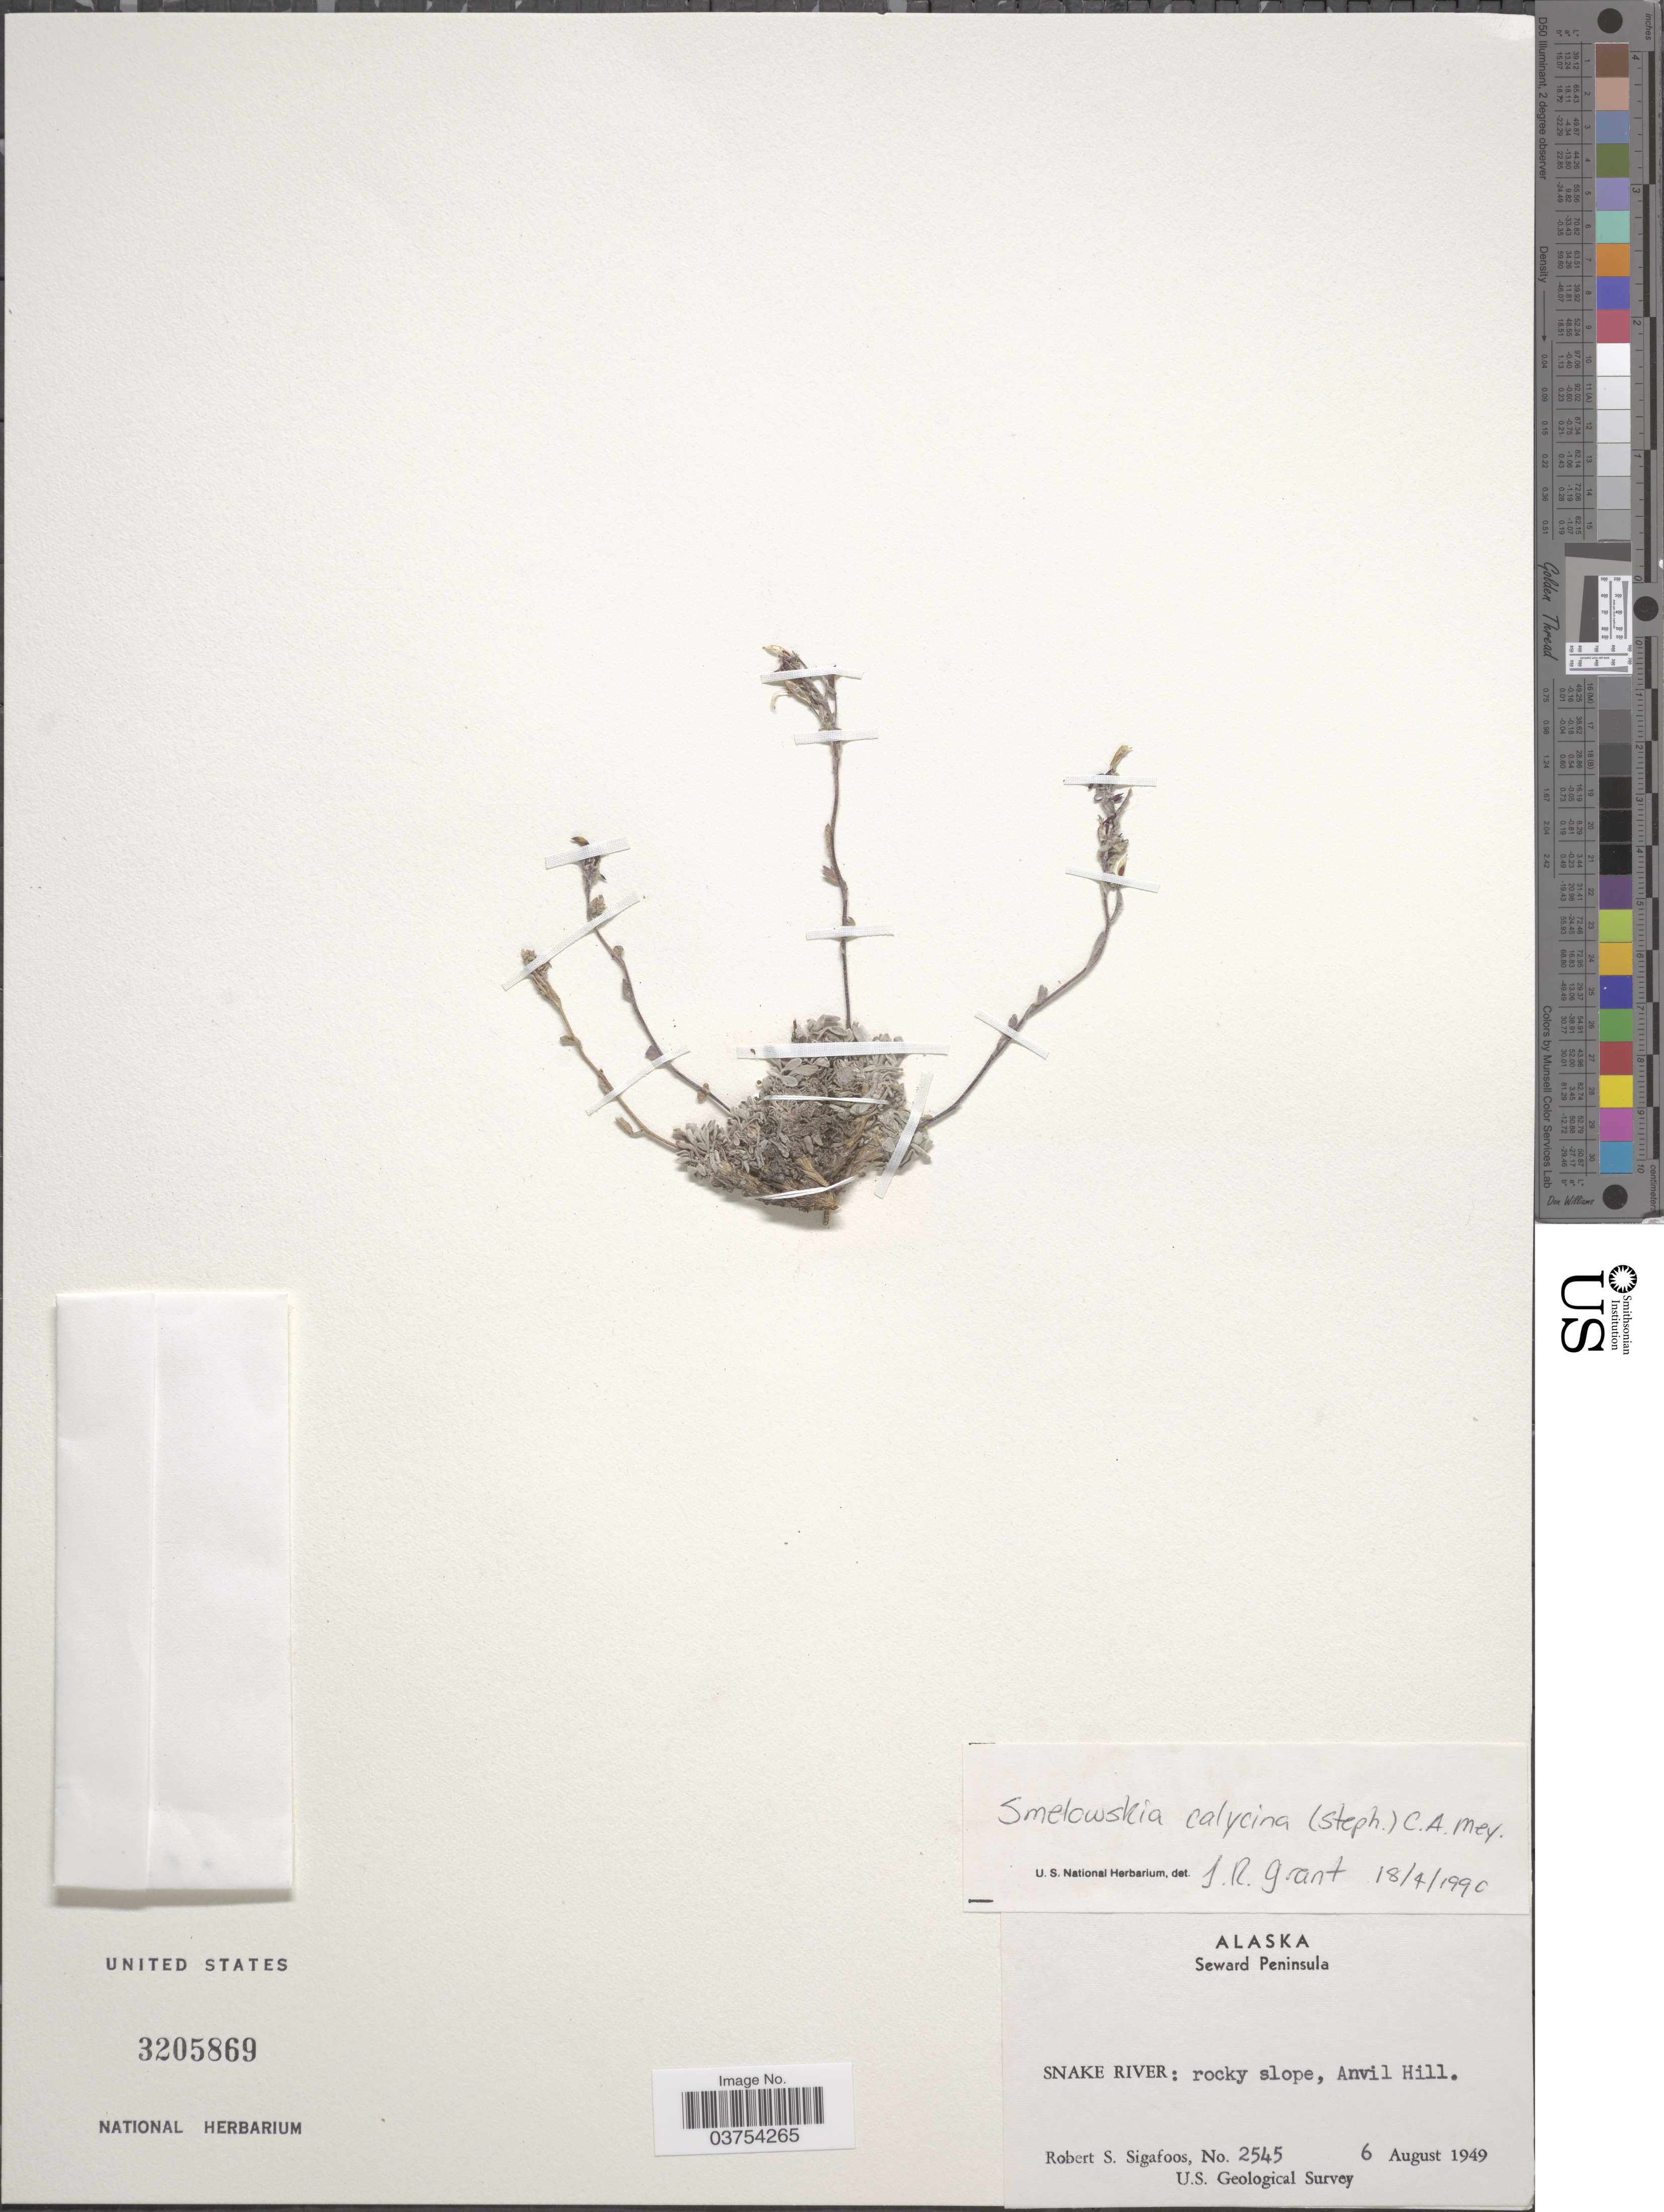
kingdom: Plantae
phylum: Tracheophyta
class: Magnoliopsida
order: Brassicales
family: Brassicaceae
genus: Smelowskia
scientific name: Smelowskia calycina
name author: (Stephan) C.A. Mey.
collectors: R. Sigafoos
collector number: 2545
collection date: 1949-08-06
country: United States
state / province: Alaska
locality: Seward Peninsula. Snake River: rocky slope, Anvil Hill.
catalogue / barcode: US 3205869